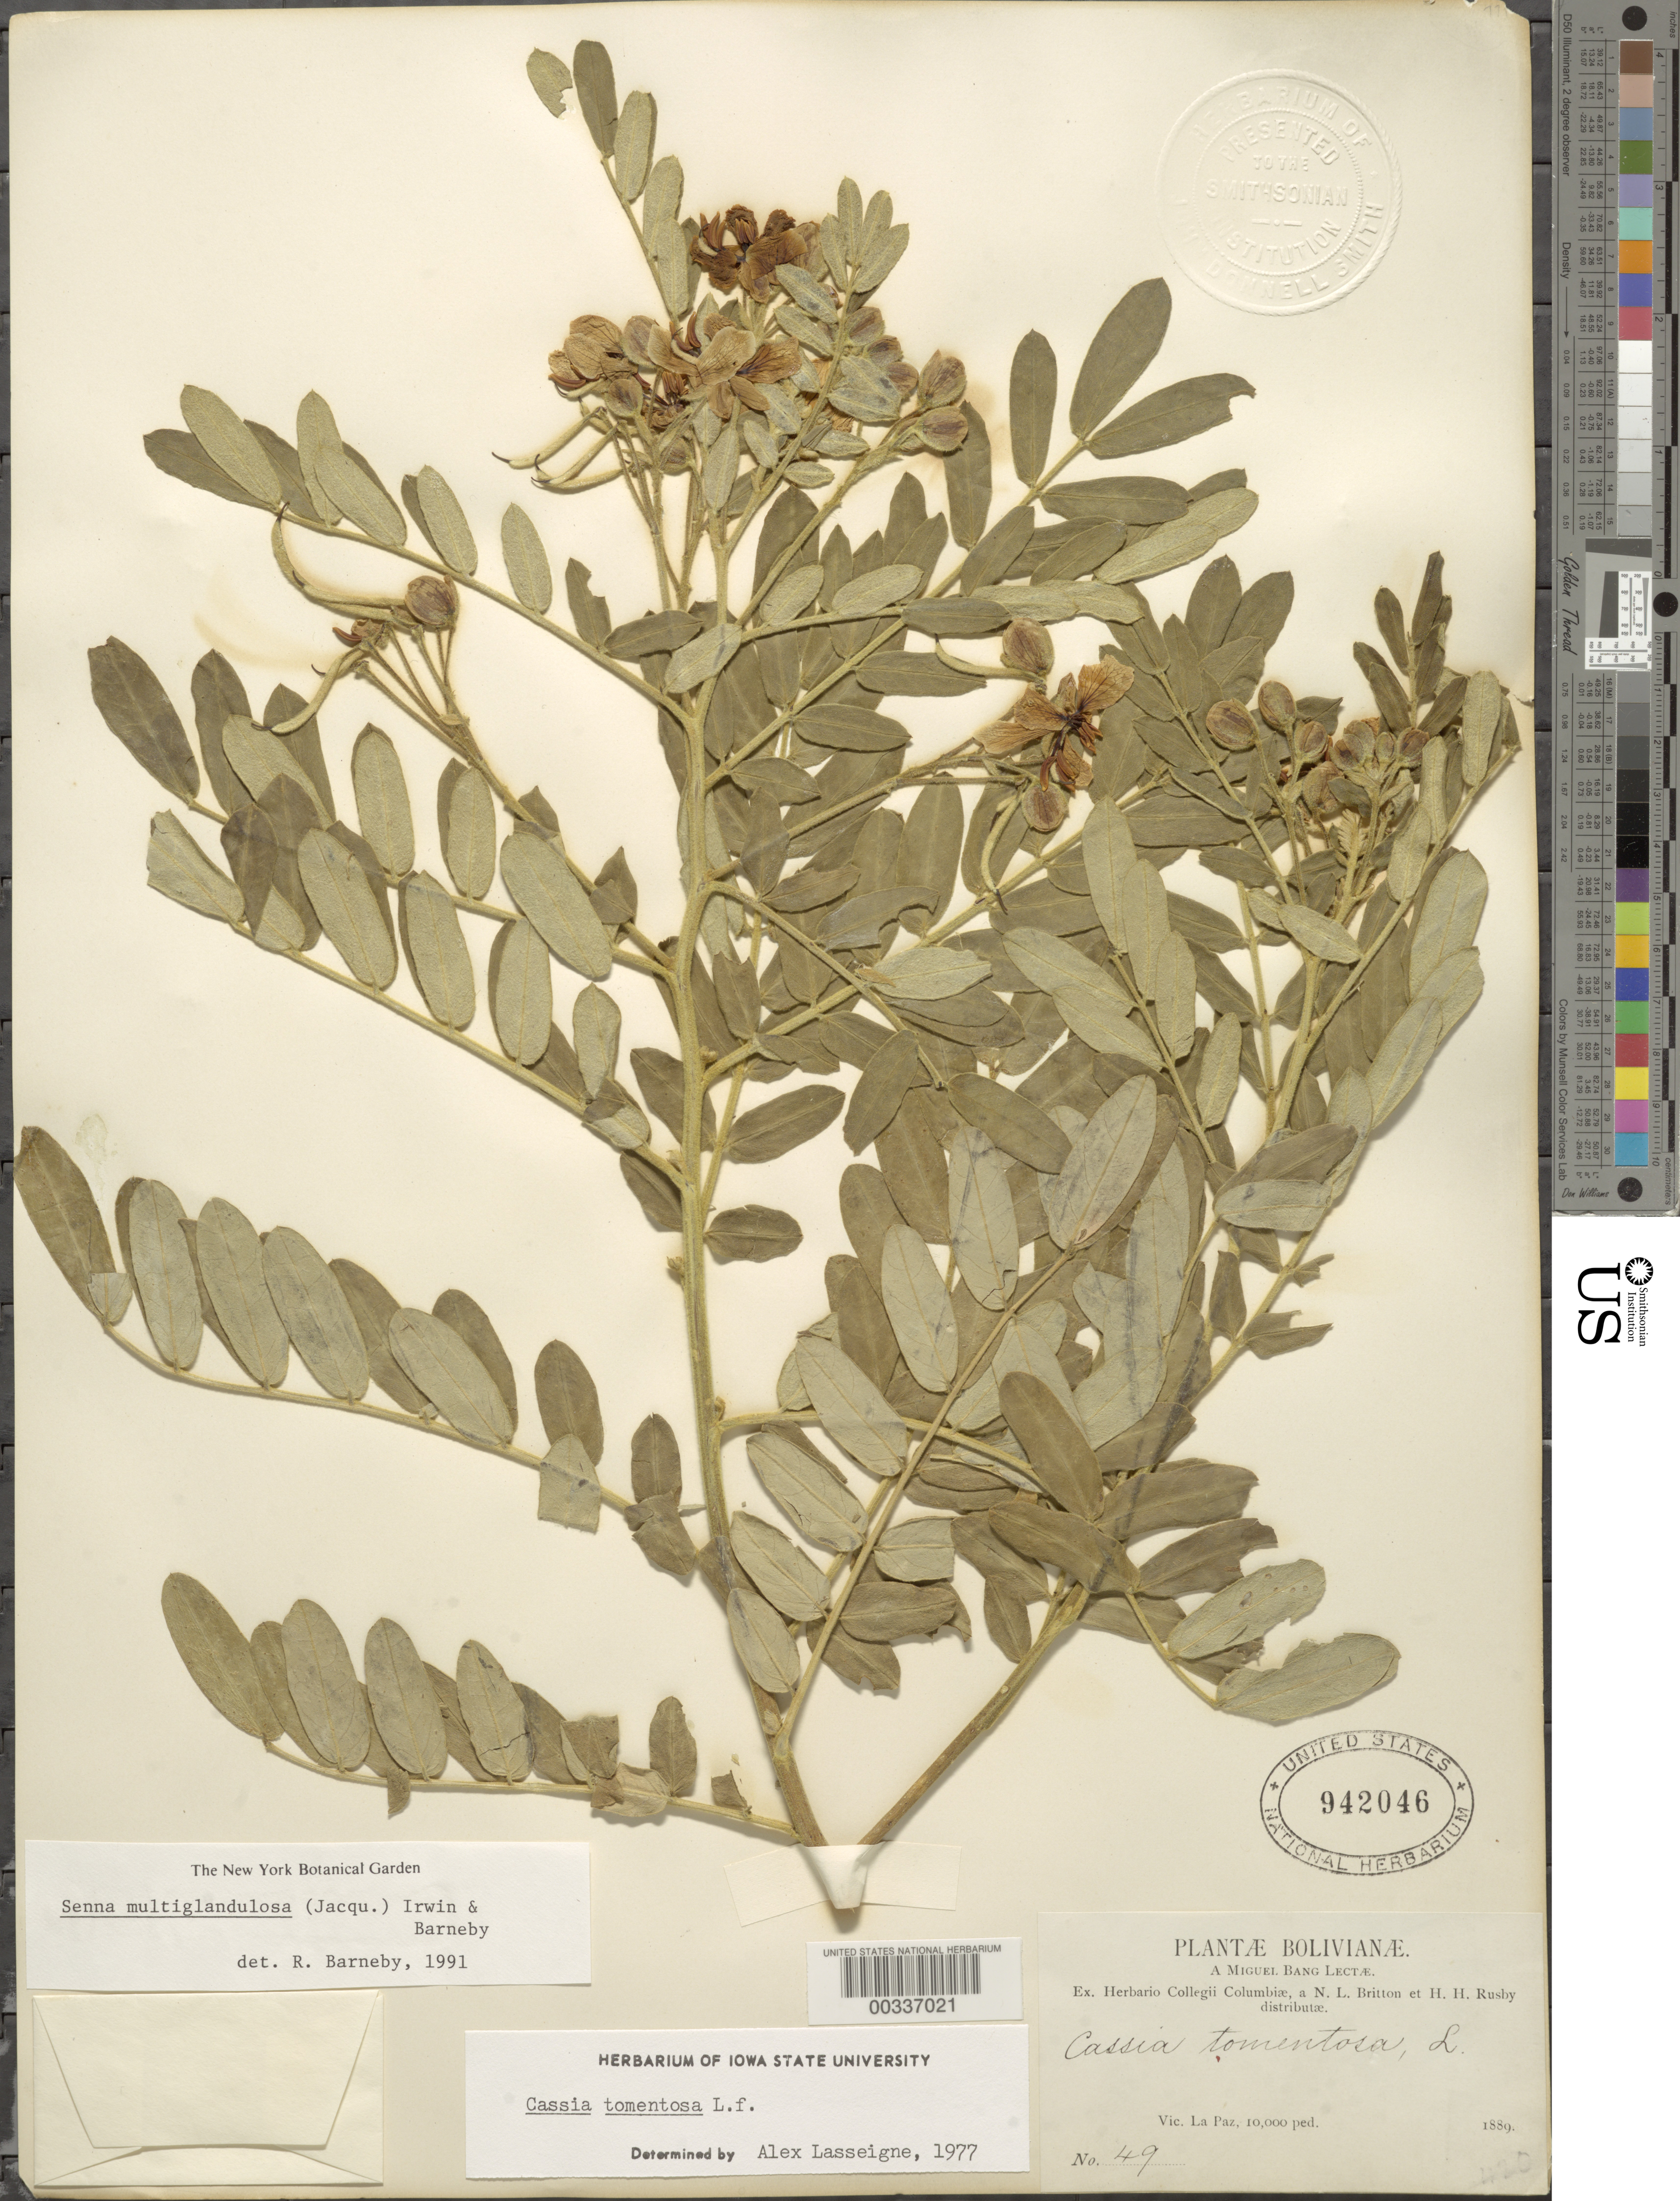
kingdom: Plantae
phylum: Tracheophyta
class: Magnoliopsida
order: Fabales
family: Fabaceae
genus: Senna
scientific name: Senna multiglandulosa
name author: (Jacq.) H.S. Irwin & Barneby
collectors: M. Bang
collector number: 49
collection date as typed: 1889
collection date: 1889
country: Bolivia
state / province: La Paz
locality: Vicinity of La Paz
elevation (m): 3048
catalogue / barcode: US 942046